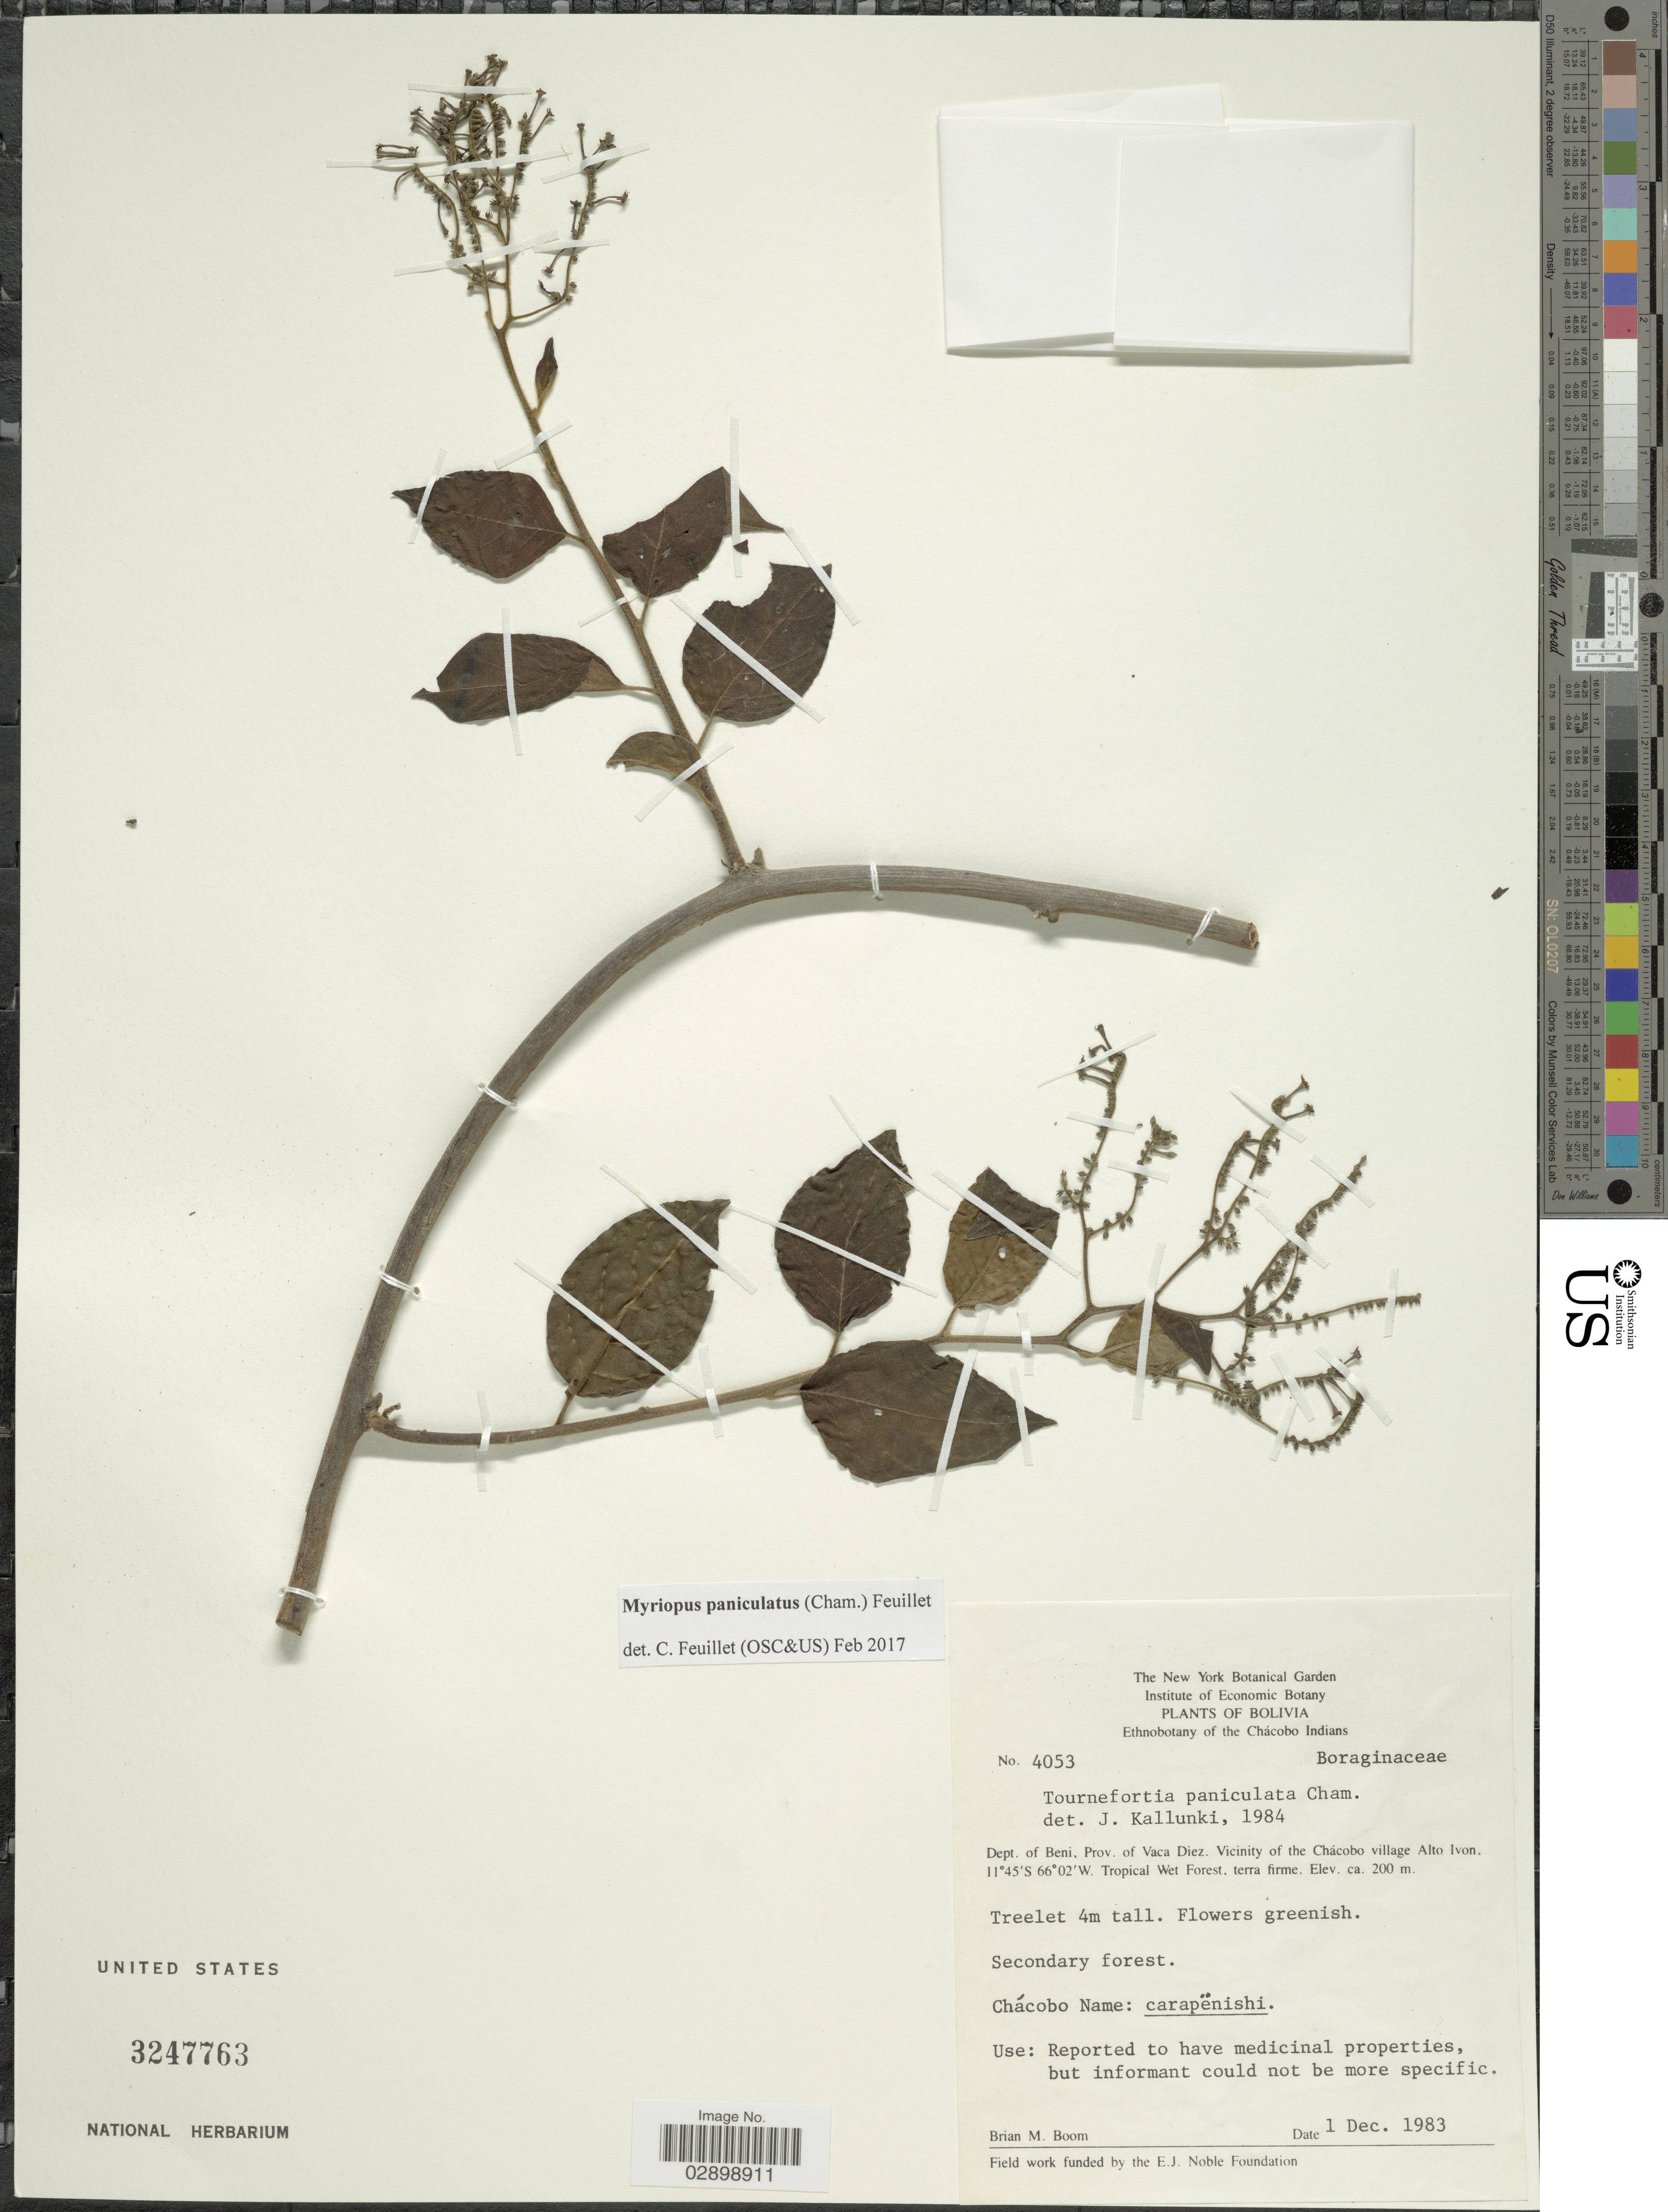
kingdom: Plantae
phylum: Tracheophyta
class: Magnoliopsida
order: Boraginales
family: Heliotropiaceae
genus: Myriopus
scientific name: Myriopus paniculatus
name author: (Cham.) Feuillet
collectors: B. M. Boom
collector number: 4053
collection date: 1983-12-01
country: Bolivia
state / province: Beni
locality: Dept. of Beni, Prov. of Vaca Diez. Vicinity of the Chácobo village Alto Ivon.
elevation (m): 200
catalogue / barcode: US 3247763